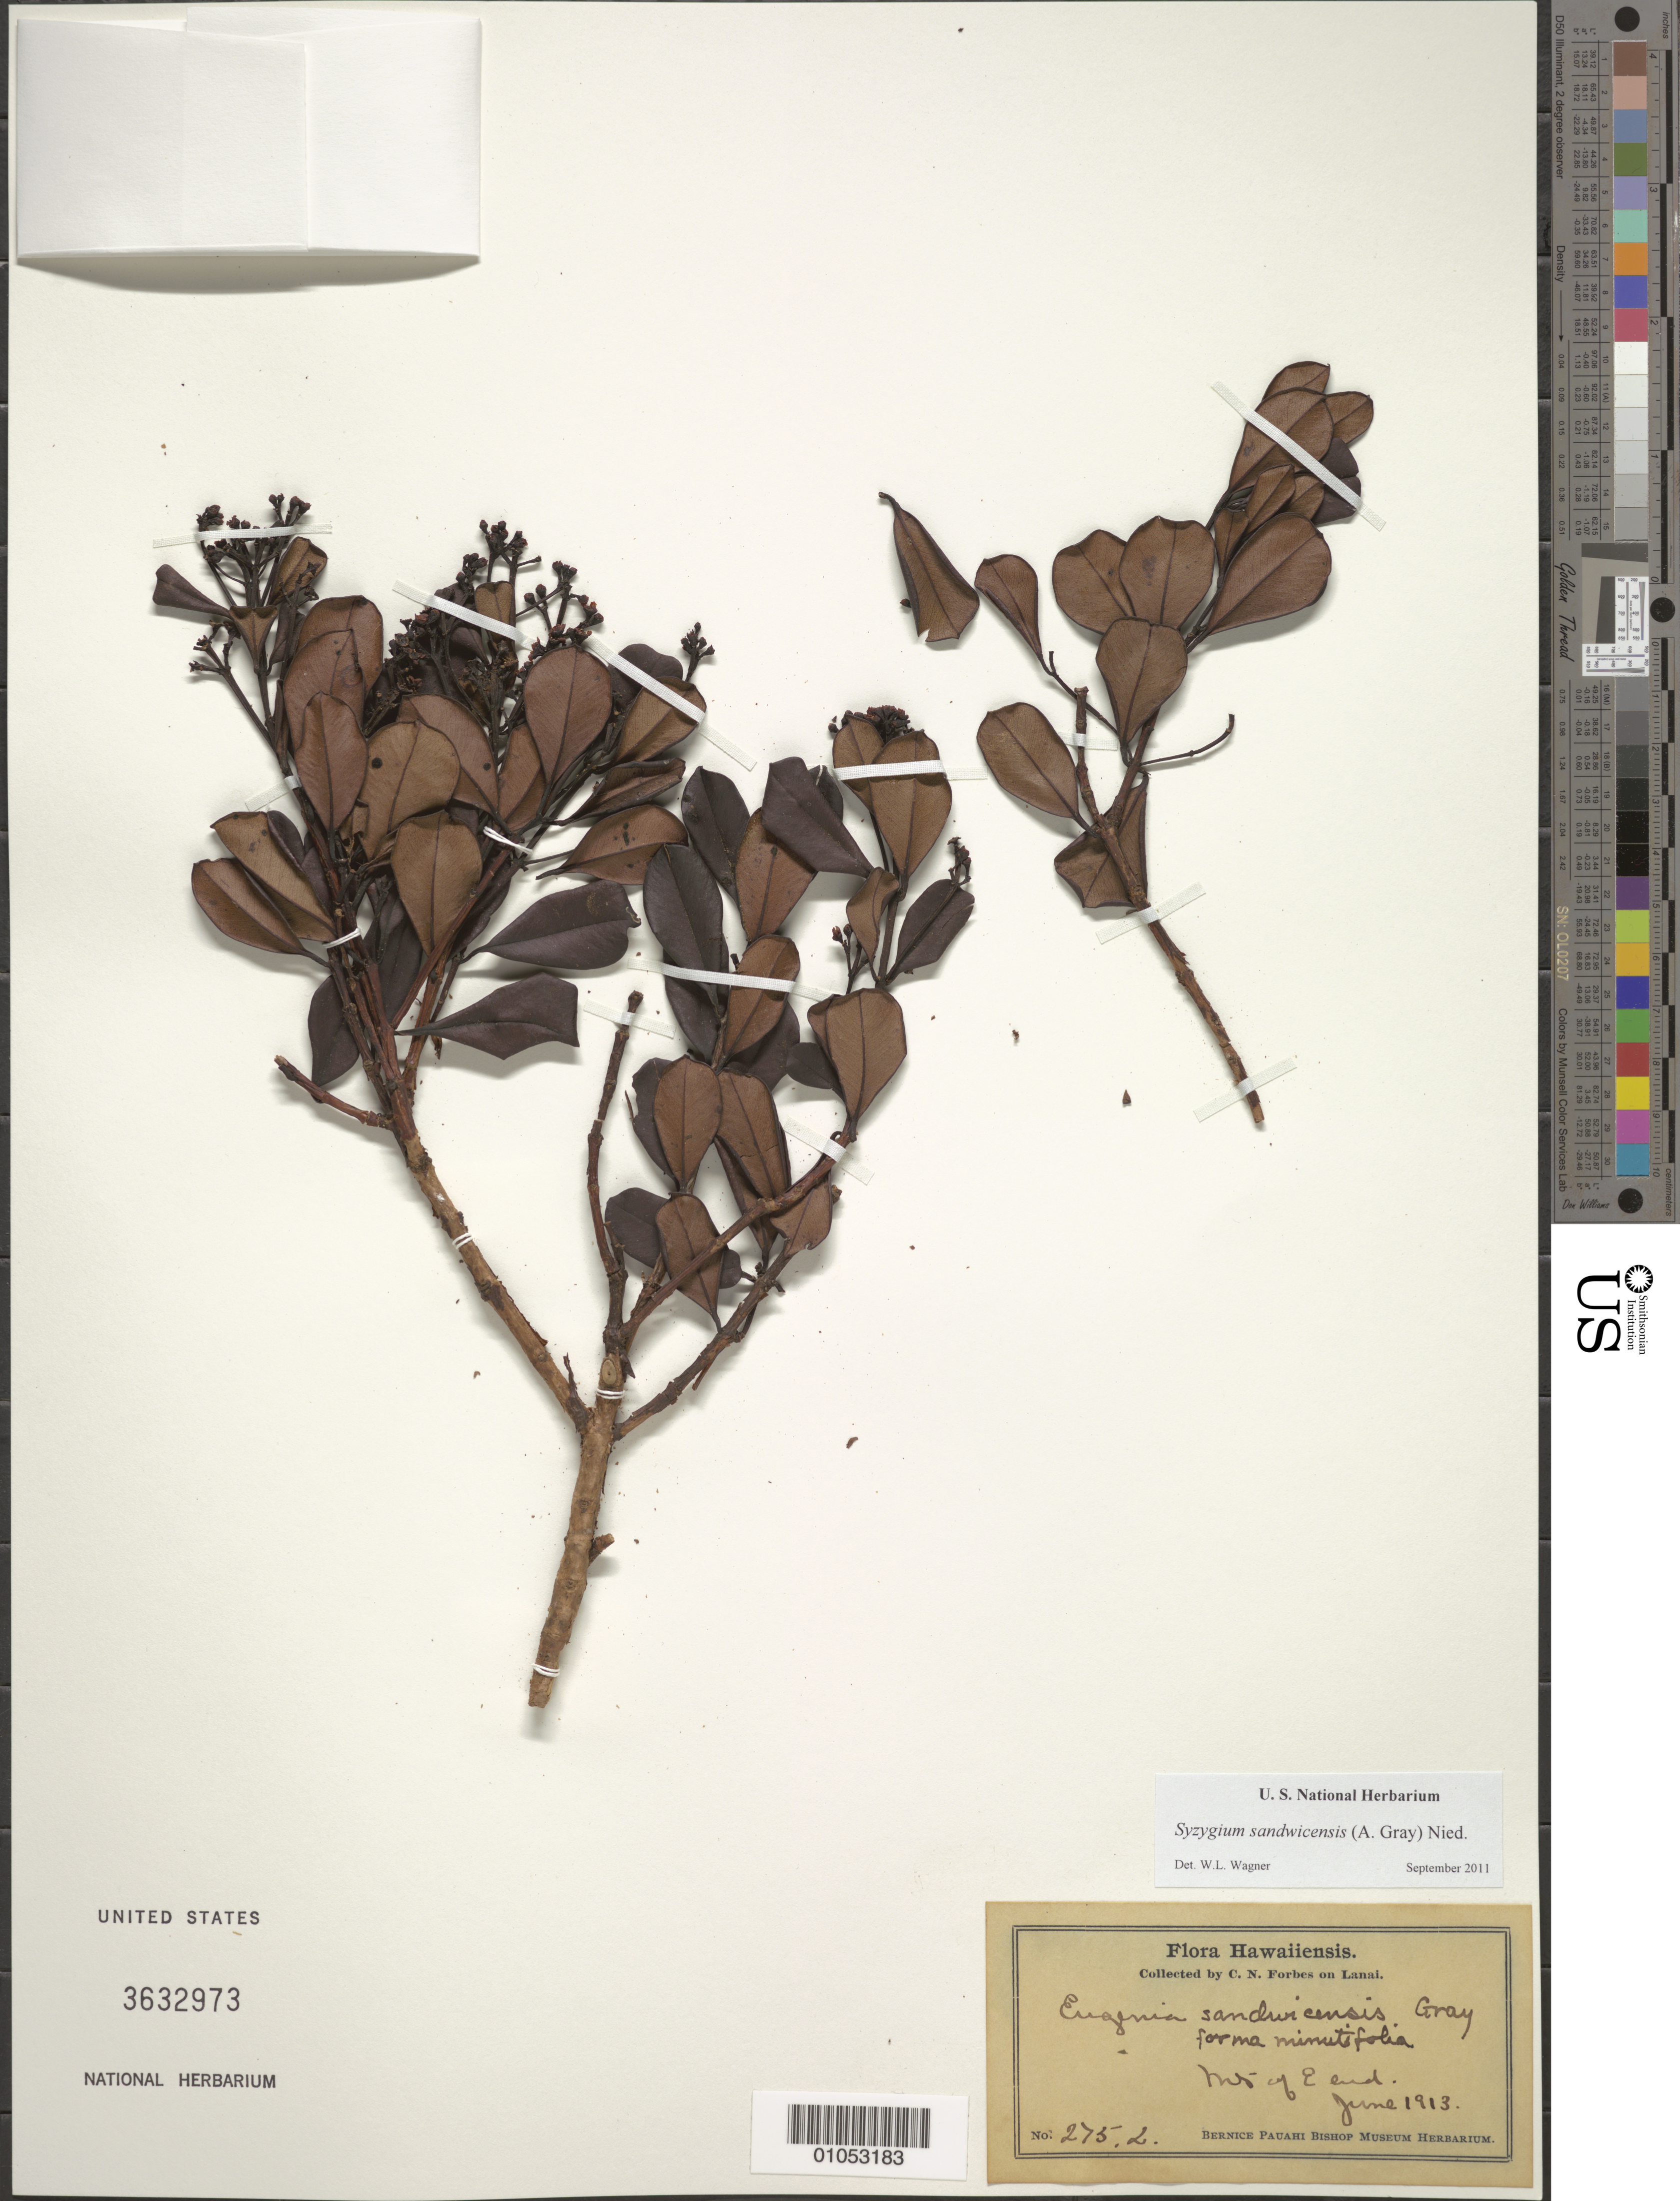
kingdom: Plantae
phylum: Tracheophyta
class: Magnoliopsida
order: Myrtales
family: Myrtaceae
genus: Syzygium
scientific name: Syzygium sandwicense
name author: (A. Gray) Müll. Stuttg.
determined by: Wagner, W. L., (BOT), Smithsonian Institution - National Museum of Natural History (UNITED STATES)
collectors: C. N. Forbes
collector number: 275.L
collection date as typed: Jun 1913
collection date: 1913-06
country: United States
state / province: Hawaii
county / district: Maui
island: Lana'i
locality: Mts. of E. end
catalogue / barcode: US 3632973